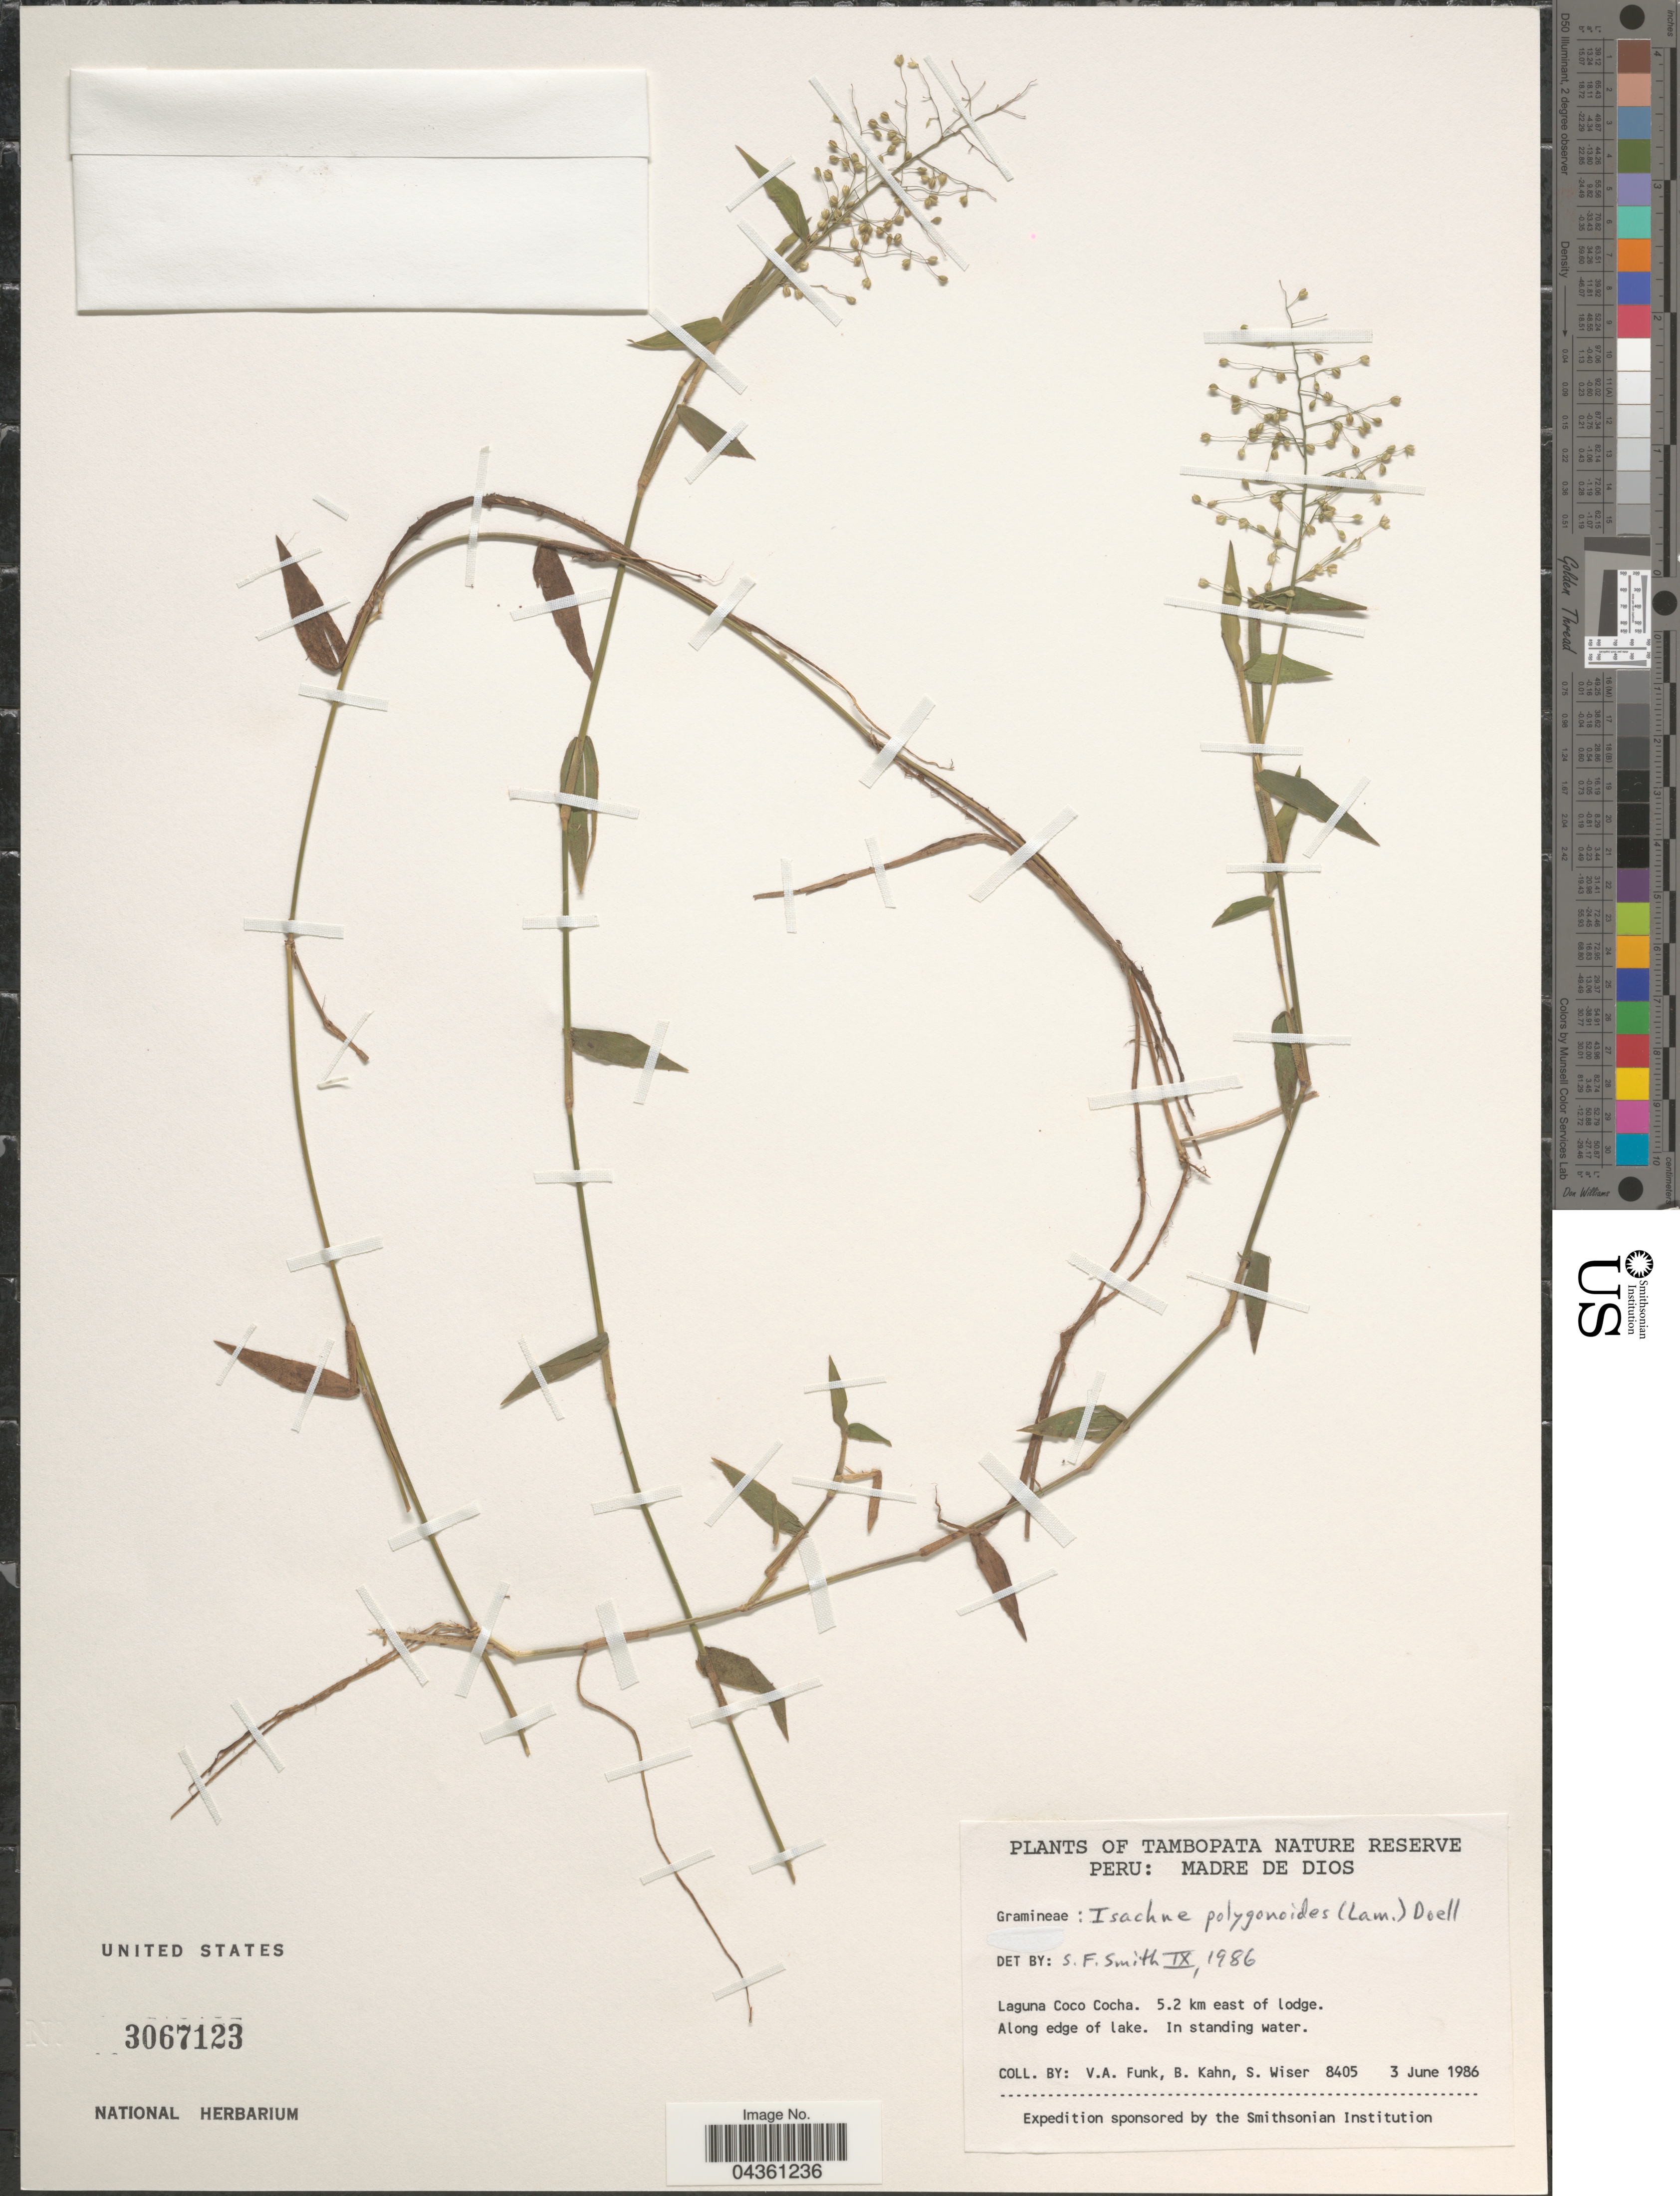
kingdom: Plantae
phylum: Tracheophyta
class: Liliopsida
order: Poales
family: Poaceae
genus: Isachne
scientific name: Isachne polygonoides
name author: (Lam.) Döll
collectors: V. Funk, B. Kahn & S. Wiser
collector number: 8405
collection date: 1986-06-03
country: Peru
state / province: Madre de Dios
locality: Tambopata Nature Reserve. Laguna Coco Cocha. 5.2 km east of lodge. Along edge of lake. In standing water.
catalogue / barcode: US 3067123